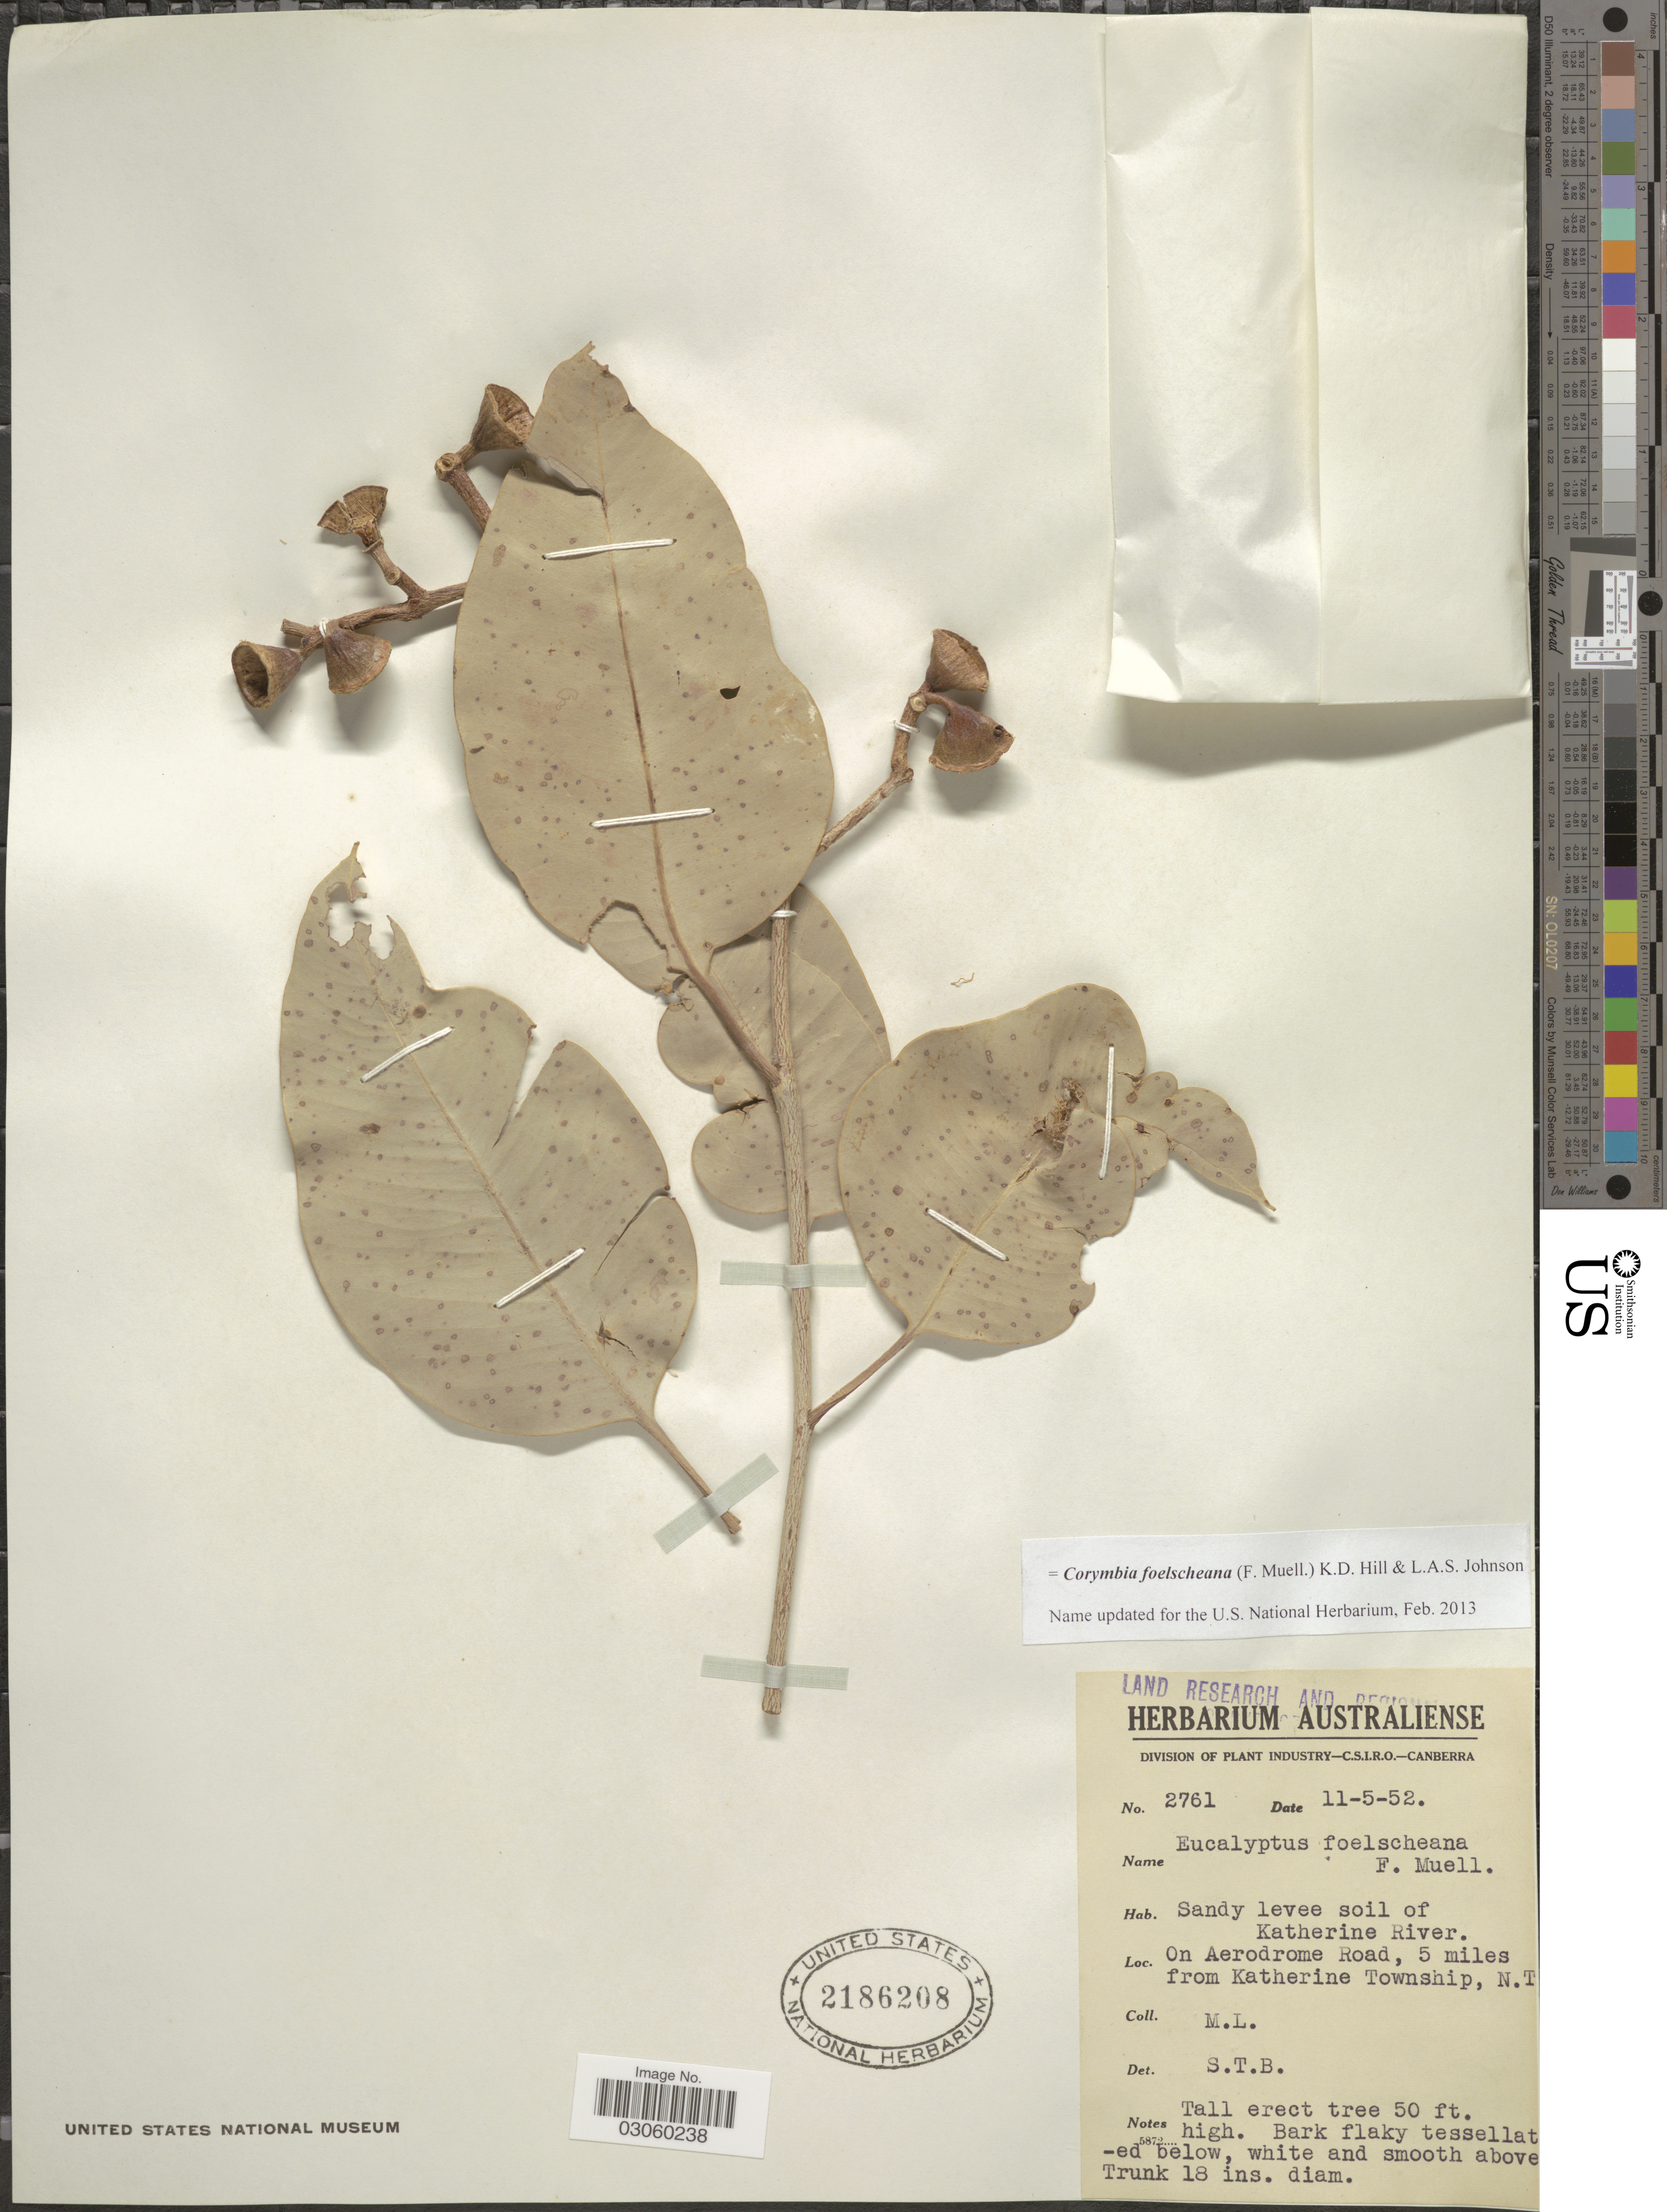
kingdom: Plantae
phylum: Tracheophyta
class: Magnoliopsida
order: Myrtales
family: Myrtaceae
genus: Corymbia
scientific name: Corymbia foelscheana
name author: (F. Muell.) K.D. Hill & L.A.S. Johnson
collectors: M. L.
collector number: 2761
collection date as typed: Transcribed d/m/y: 11/5/52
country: Australia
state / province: Northern Territory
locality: On Aerodrome Road, 5 miles from Katherine Township, N.T.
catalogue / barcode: US 2186208